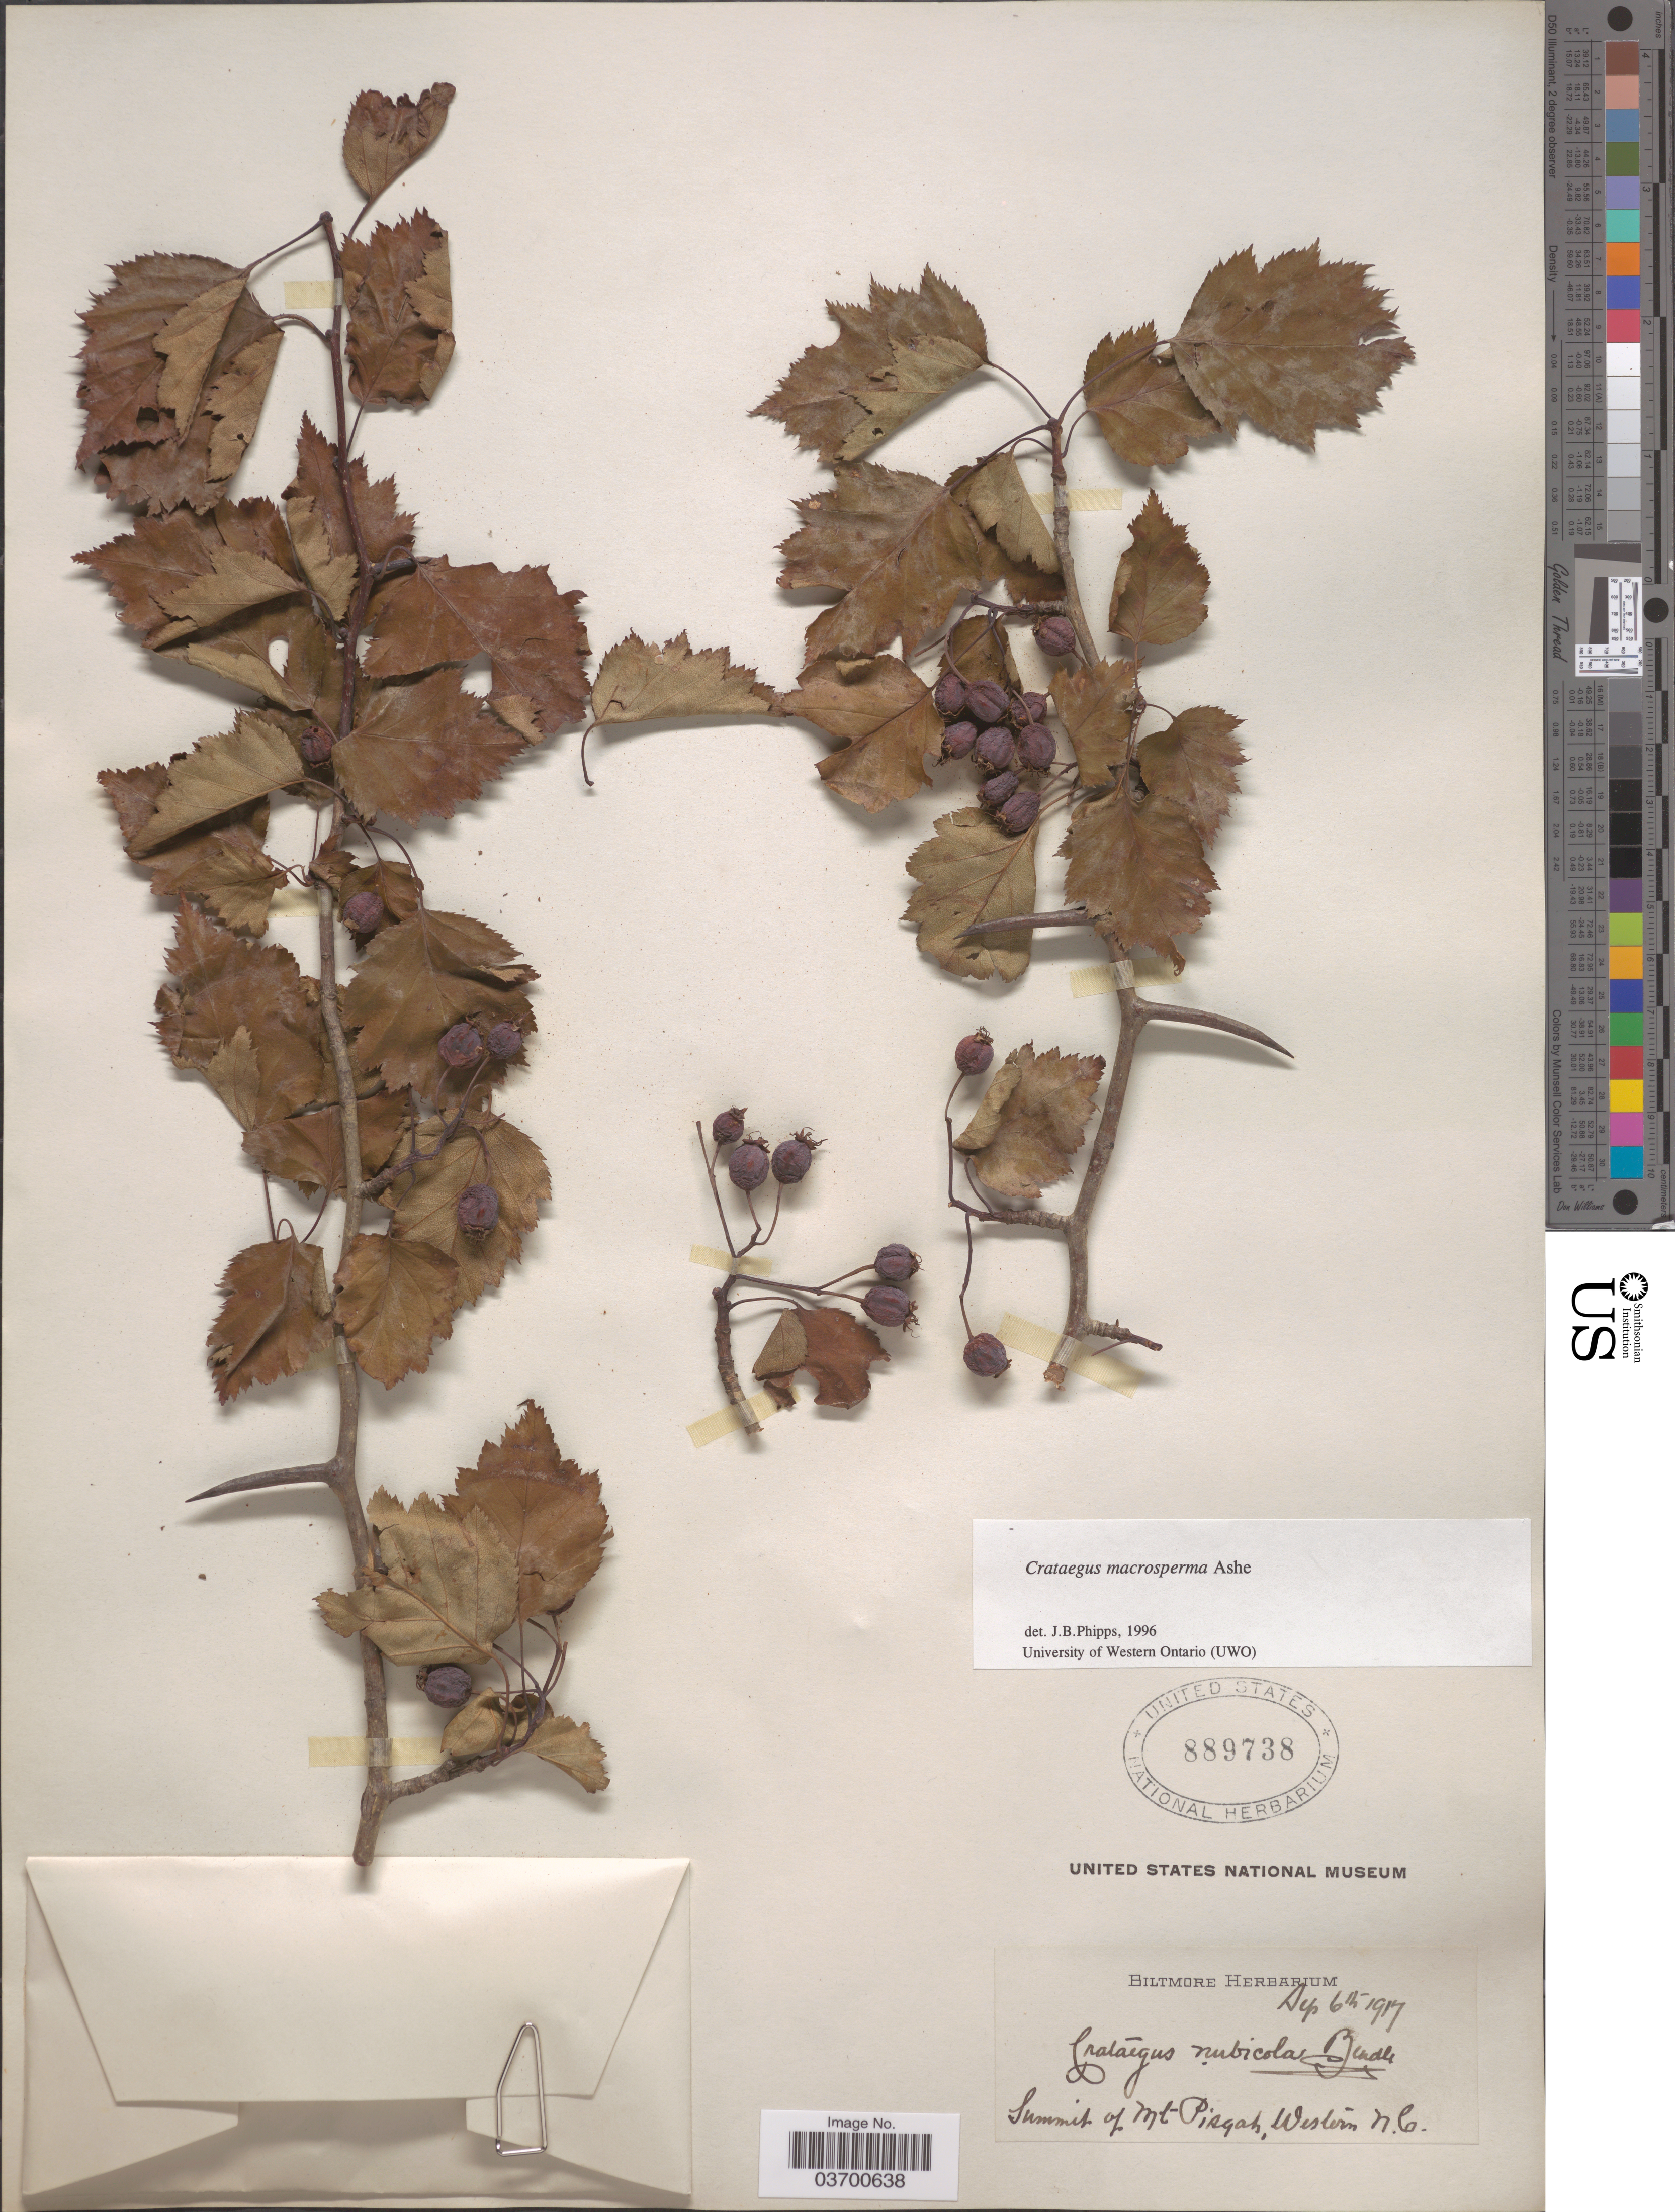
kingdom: Plantae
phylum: Tracheophyta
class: Magnoliopsida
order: Rosales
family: Rosaceae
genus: Crataegus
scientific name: Crataegus macrosperma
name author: Ashe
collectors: ex herb. Biltmore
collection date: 1917-09-06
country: United States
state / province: New York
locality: Sumnmit of Mt. Pisgah, Western N.C.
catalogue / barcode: US 889738